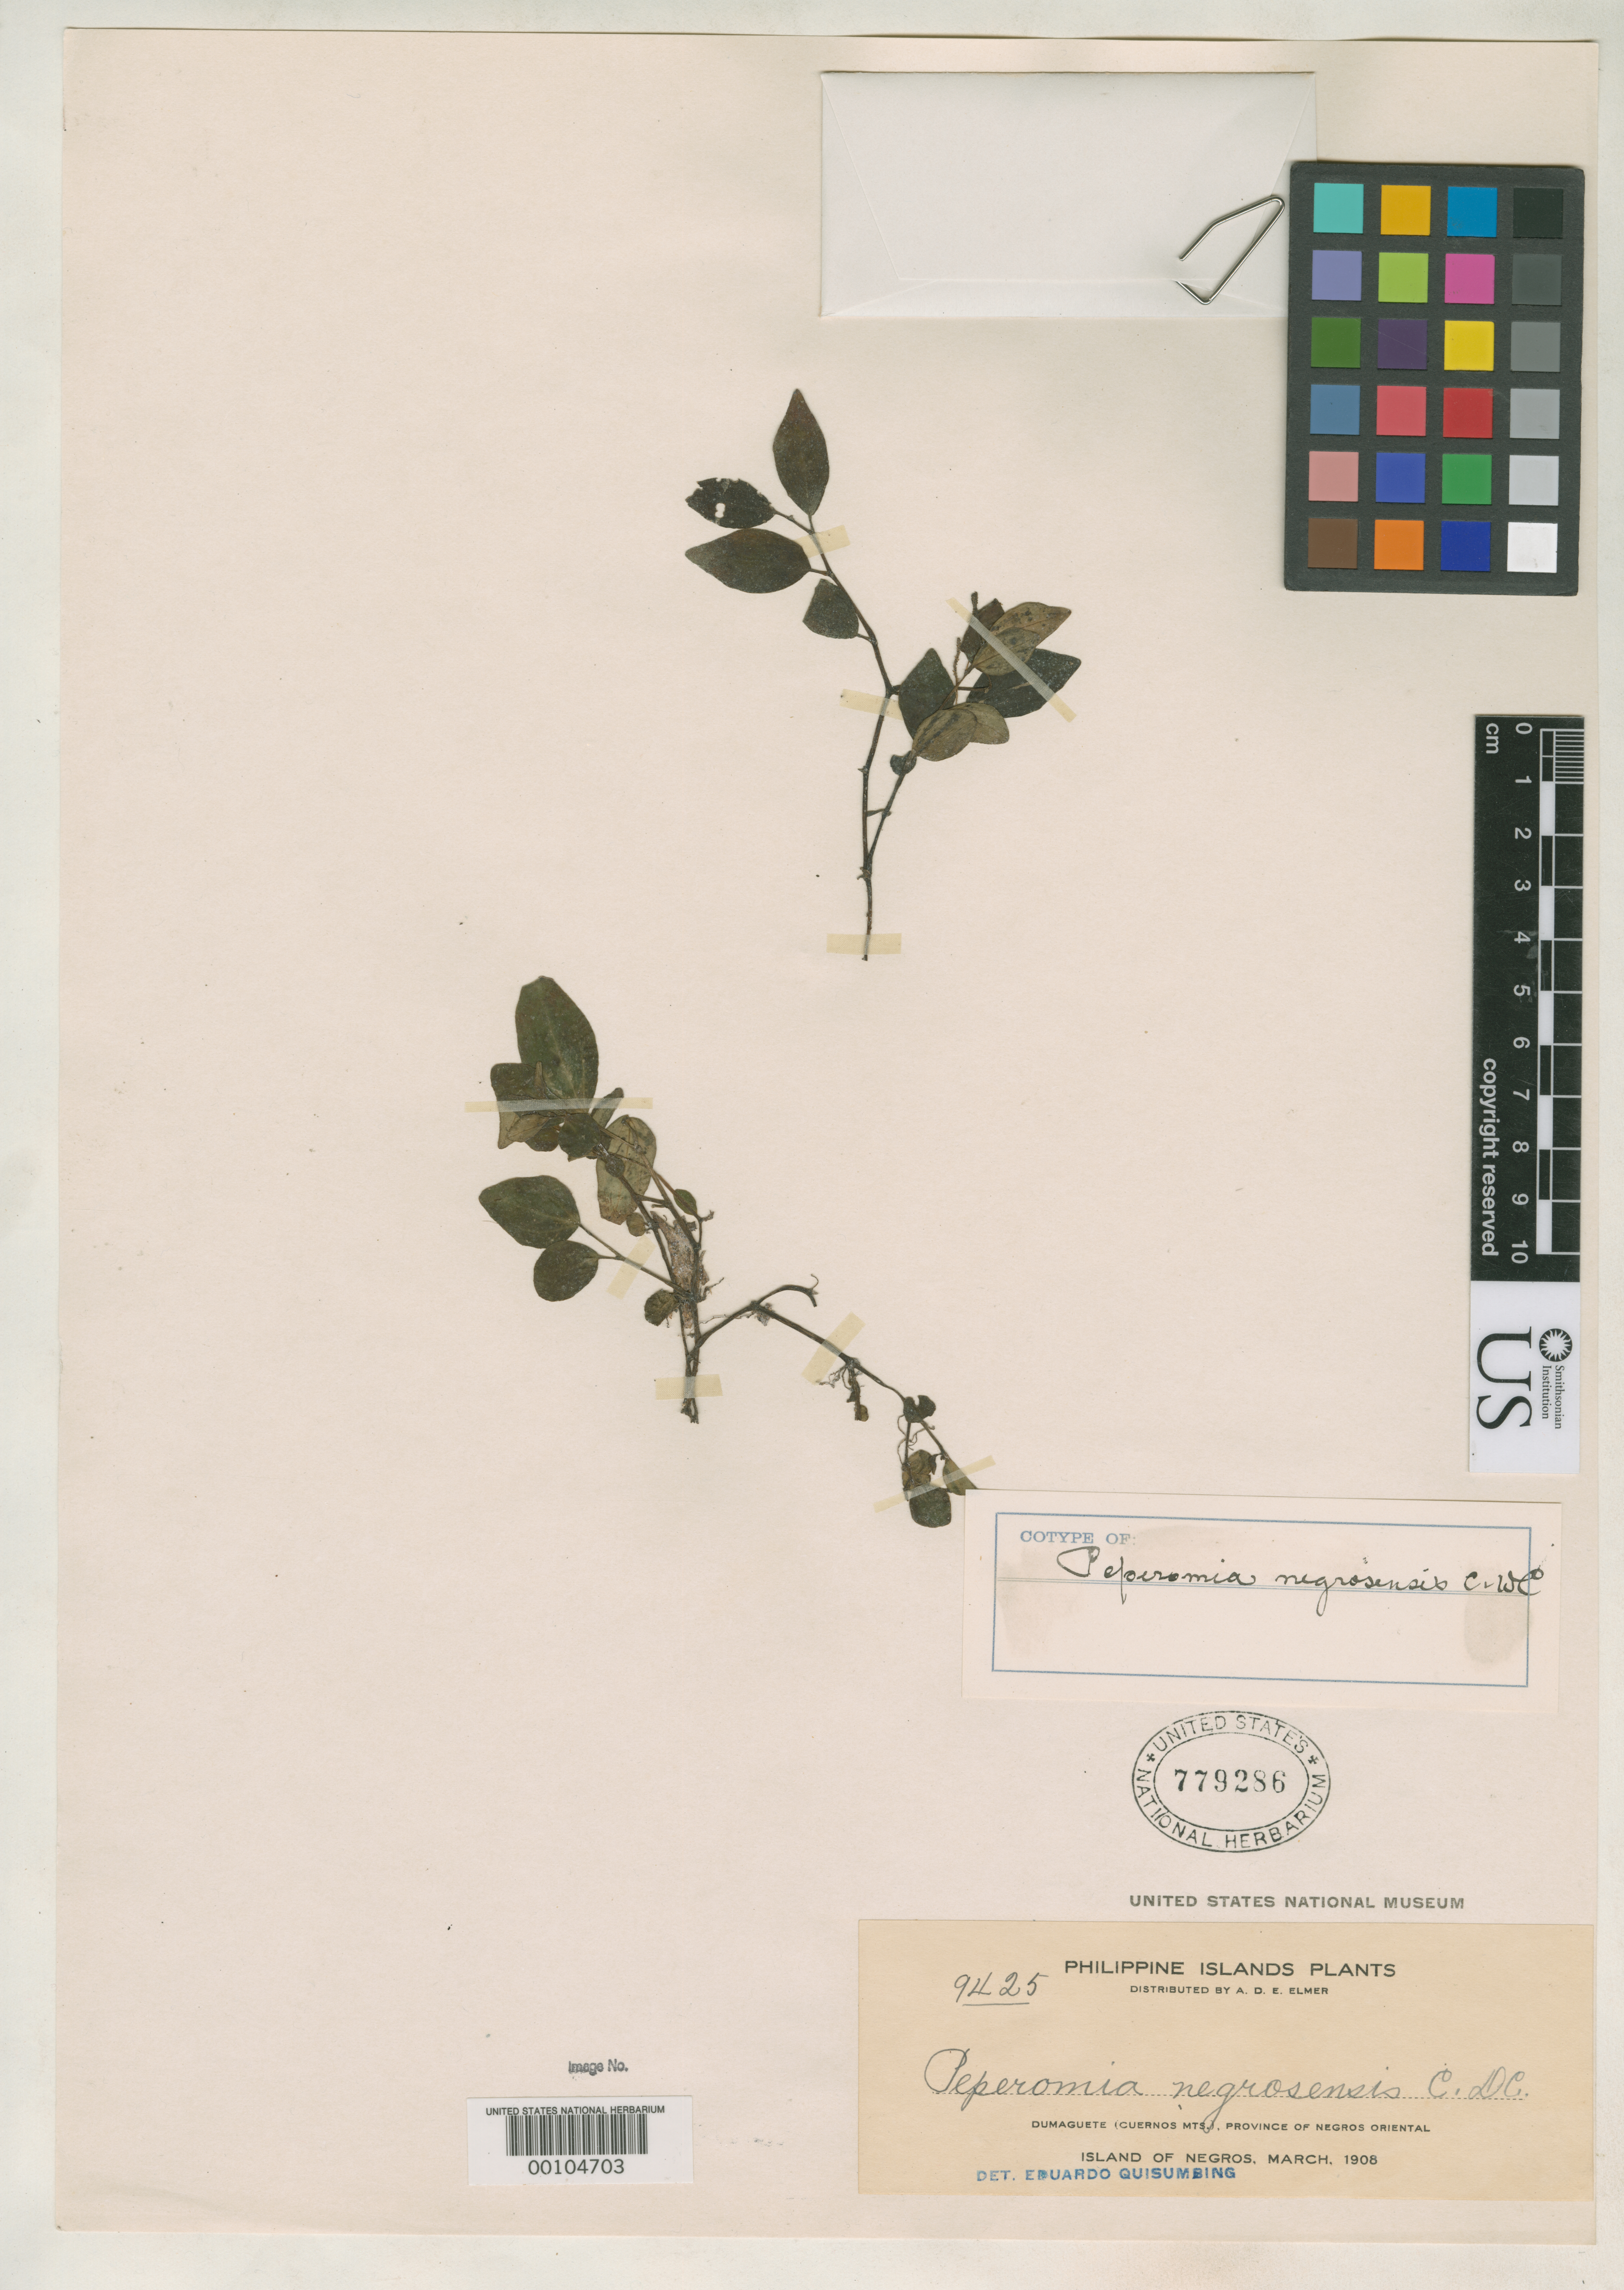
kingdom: Plantae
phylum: Tracheophyta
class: Magnoliopsida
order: Piperales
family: Piperaceae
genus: Peperomia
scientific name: Peperomia negrosensis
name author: C. DC. in Elmer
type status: Isotype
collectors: A. D. E. Elmer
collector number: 9425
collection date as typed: Mar 1908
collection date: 1908-03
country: Philippines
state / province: Central Visayas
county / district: Negros Oriental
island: Negros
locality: Dumaguete, Cuernos Mountains.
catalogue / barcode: US 779286